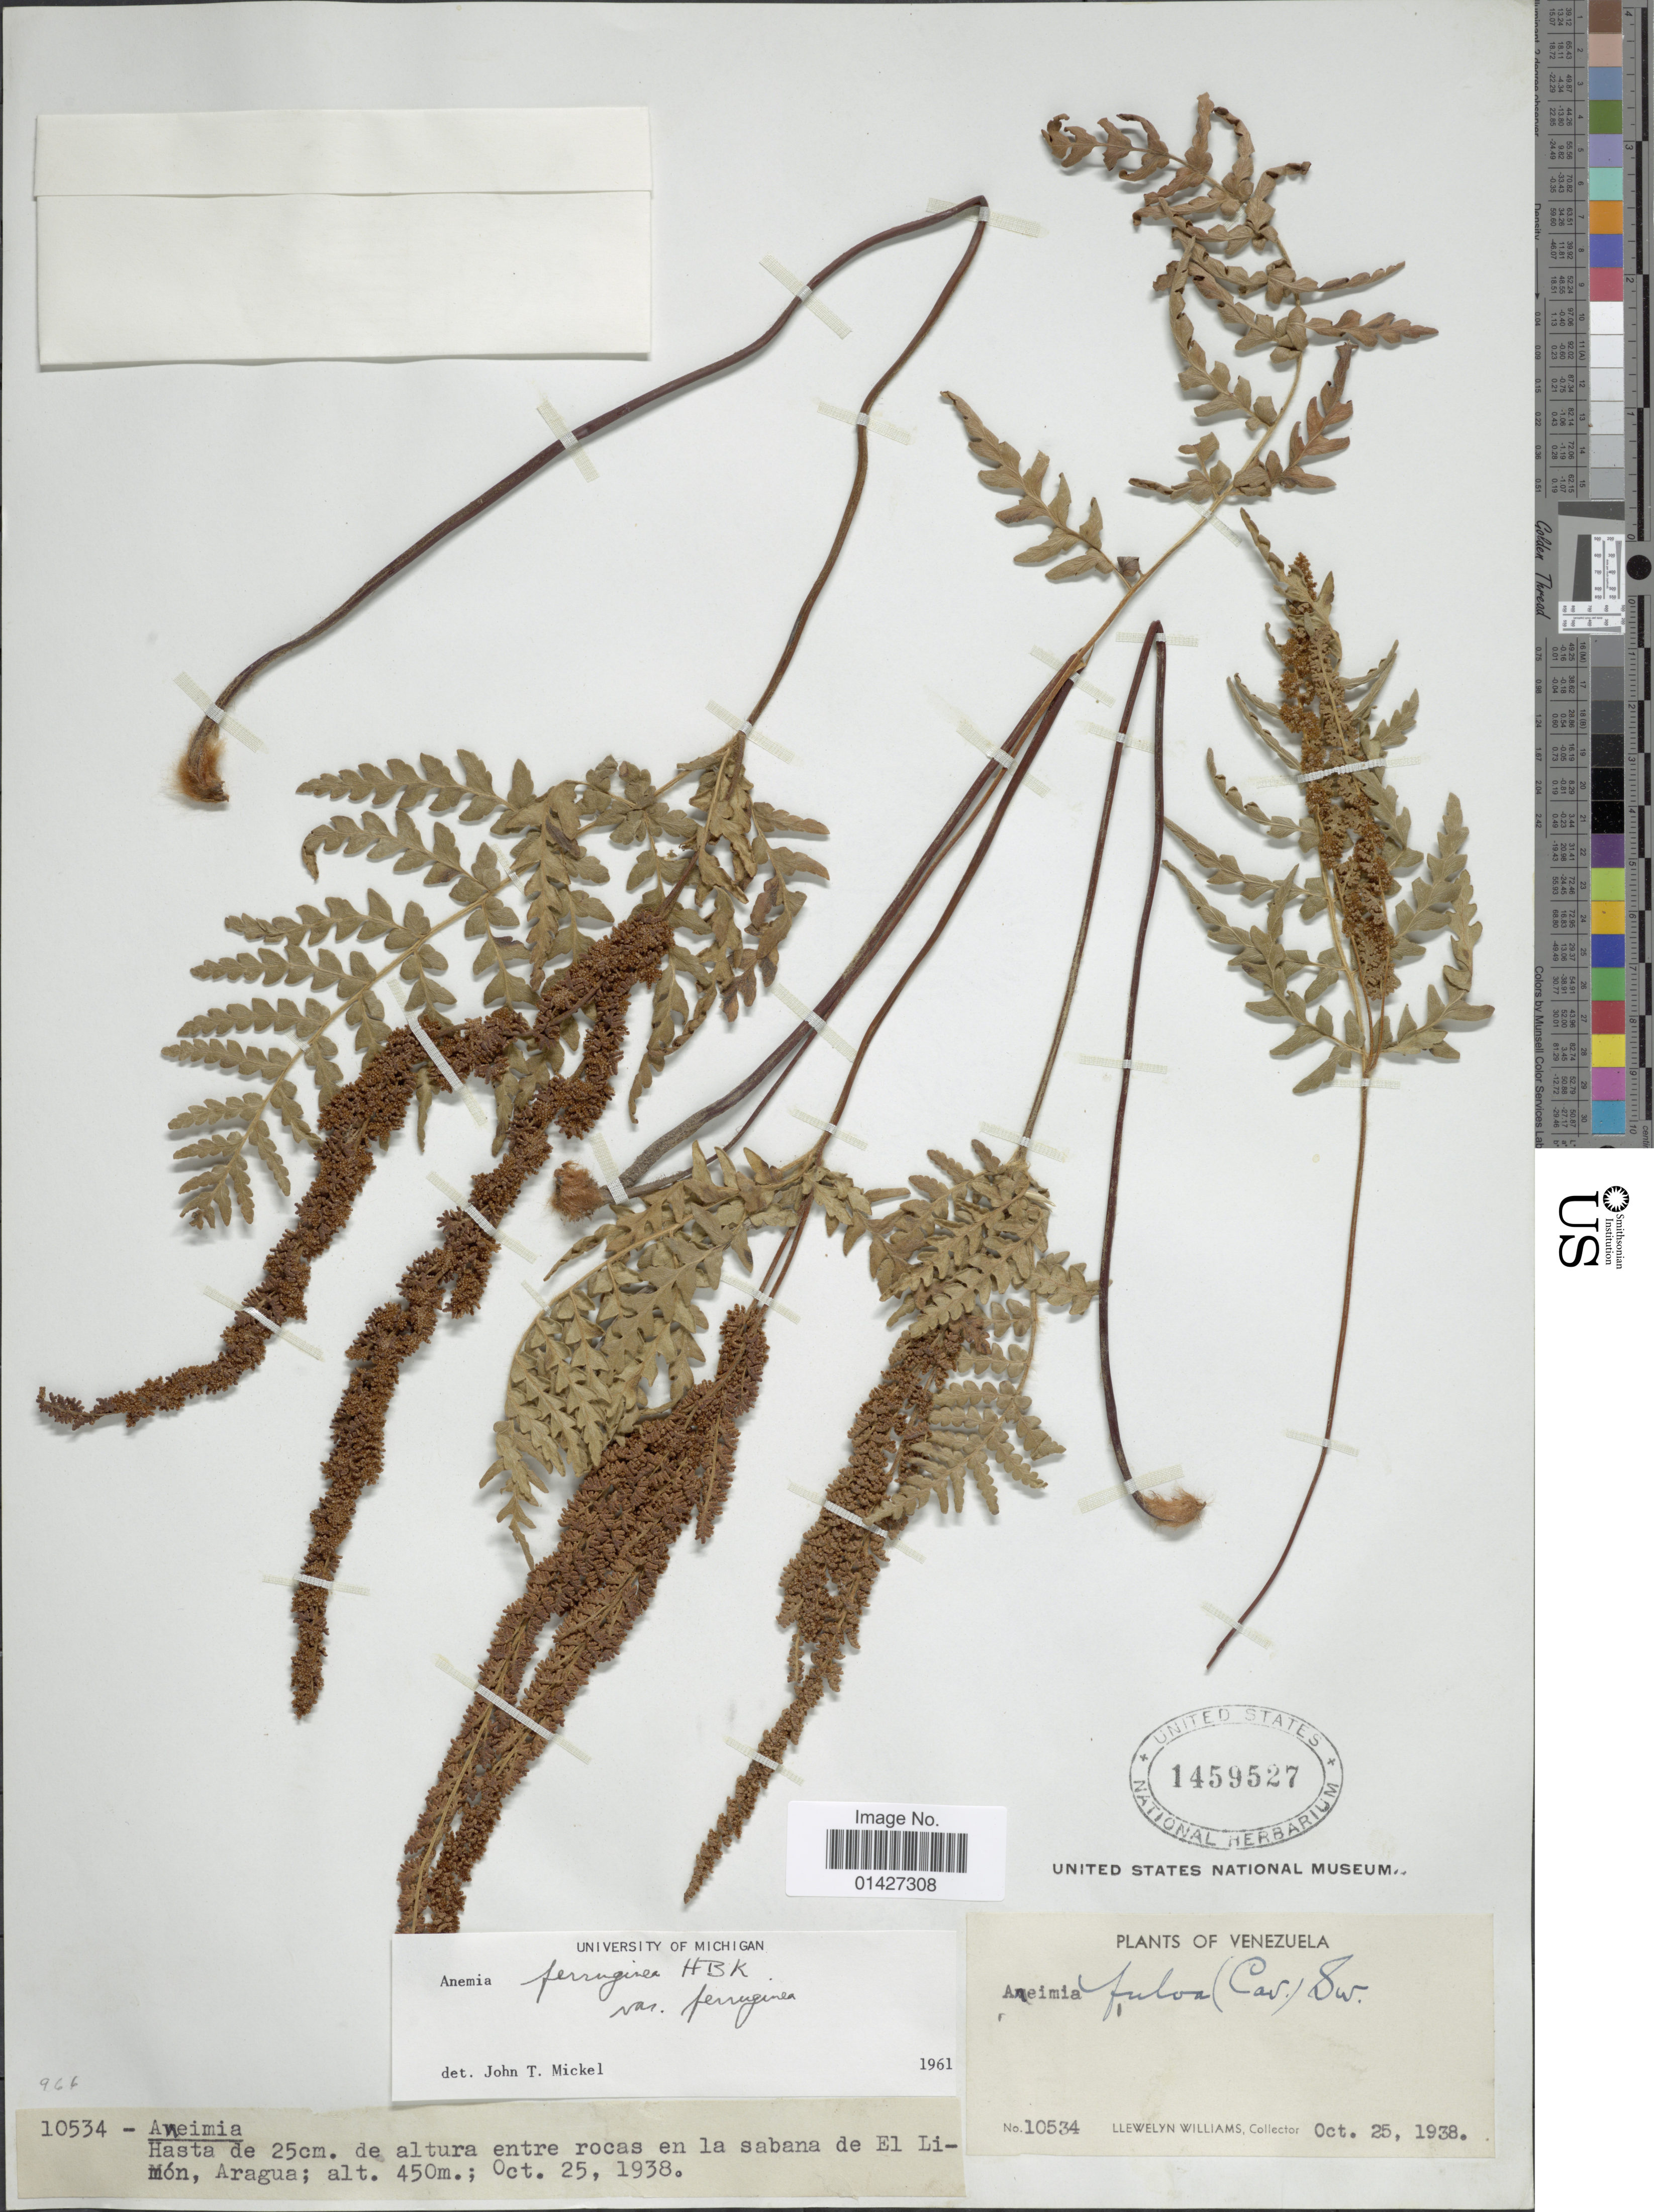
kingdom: Plantae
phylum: Tracheophyta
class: Polypodiopsida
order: Schizaeales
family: Anemiaceae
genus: Anemia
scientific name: Anemia ferruginea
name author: Kunth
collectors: Ll. Williams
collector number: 10534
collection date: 1938-10-25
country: Venezuela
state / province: Aragua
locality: Haste de 25 cm. de altura entre rocas en la sabana de El Limón, Aragua.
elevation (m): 450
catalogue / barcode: US 1459527